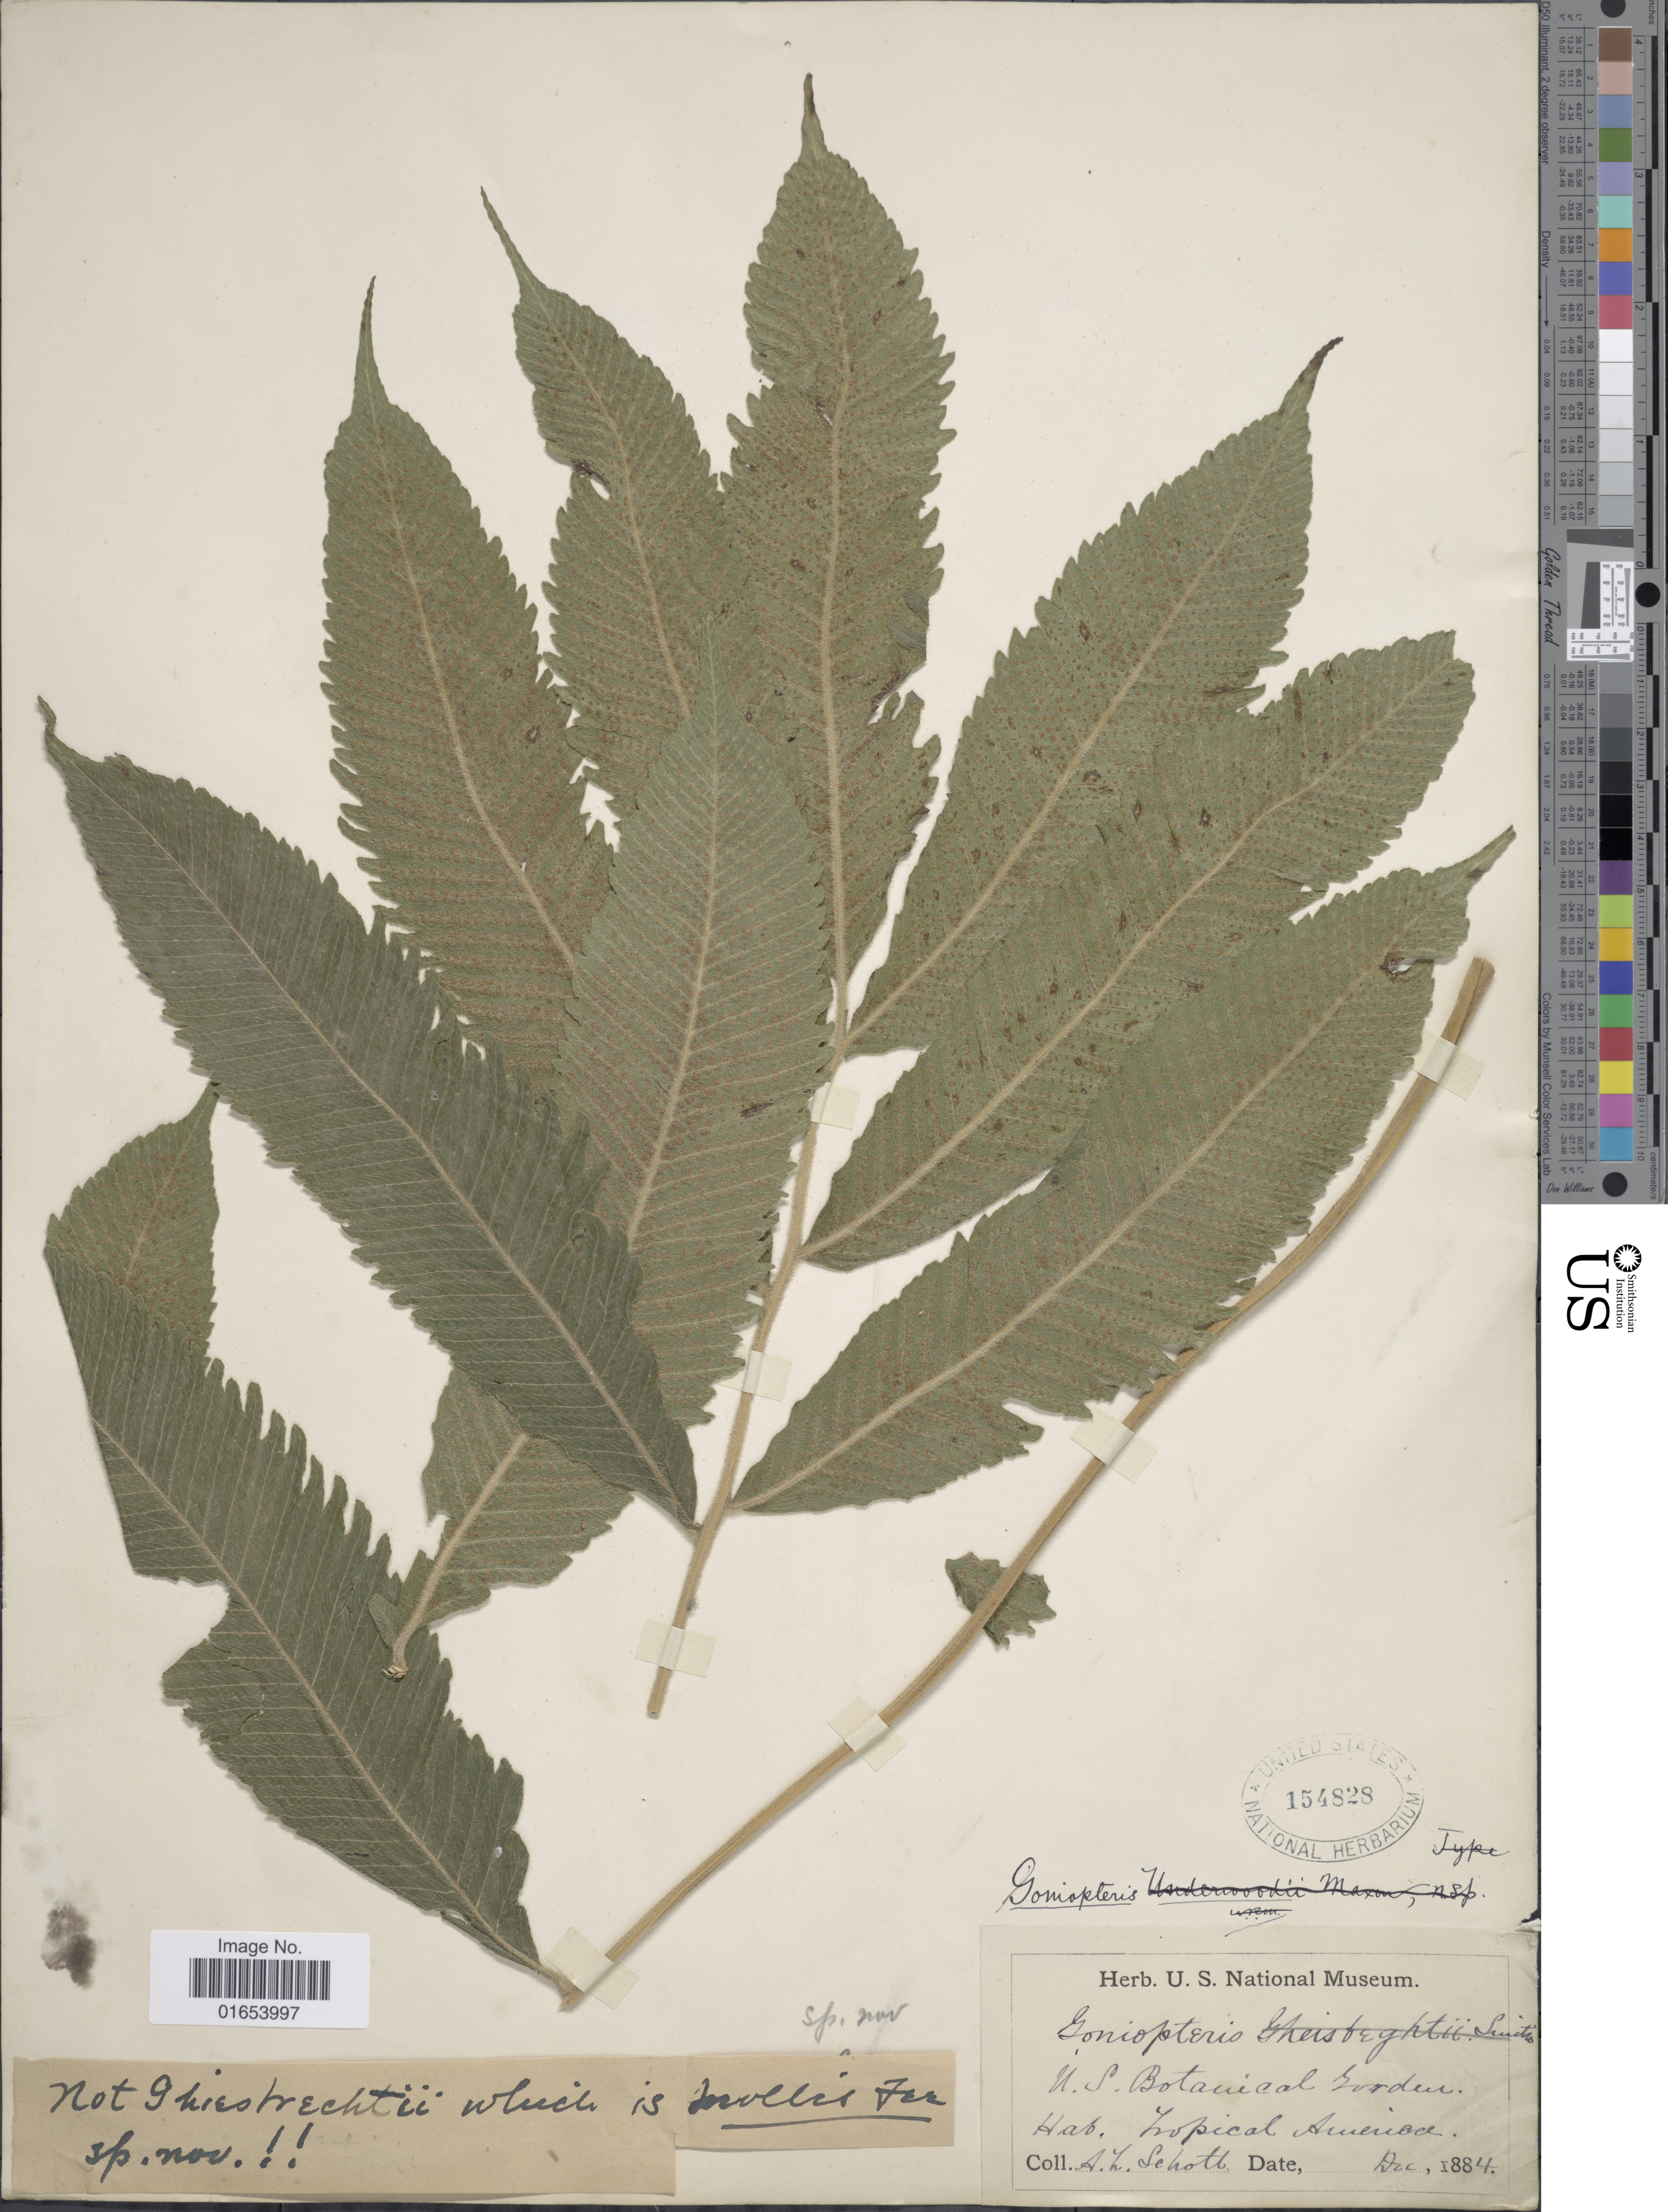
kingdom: Plantae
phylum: Tracheophyta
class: Polypodiopsida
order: Polypodiales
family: Thelypteridaceae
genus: Goniopteris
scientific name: Goniopteris ghiesbreghtii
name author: (Linden) J. Sm.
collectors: A. L. Schott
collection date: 1884-12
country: United States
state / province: District of Columbia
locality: U. S. Botanical Garden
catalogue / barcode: US 154828